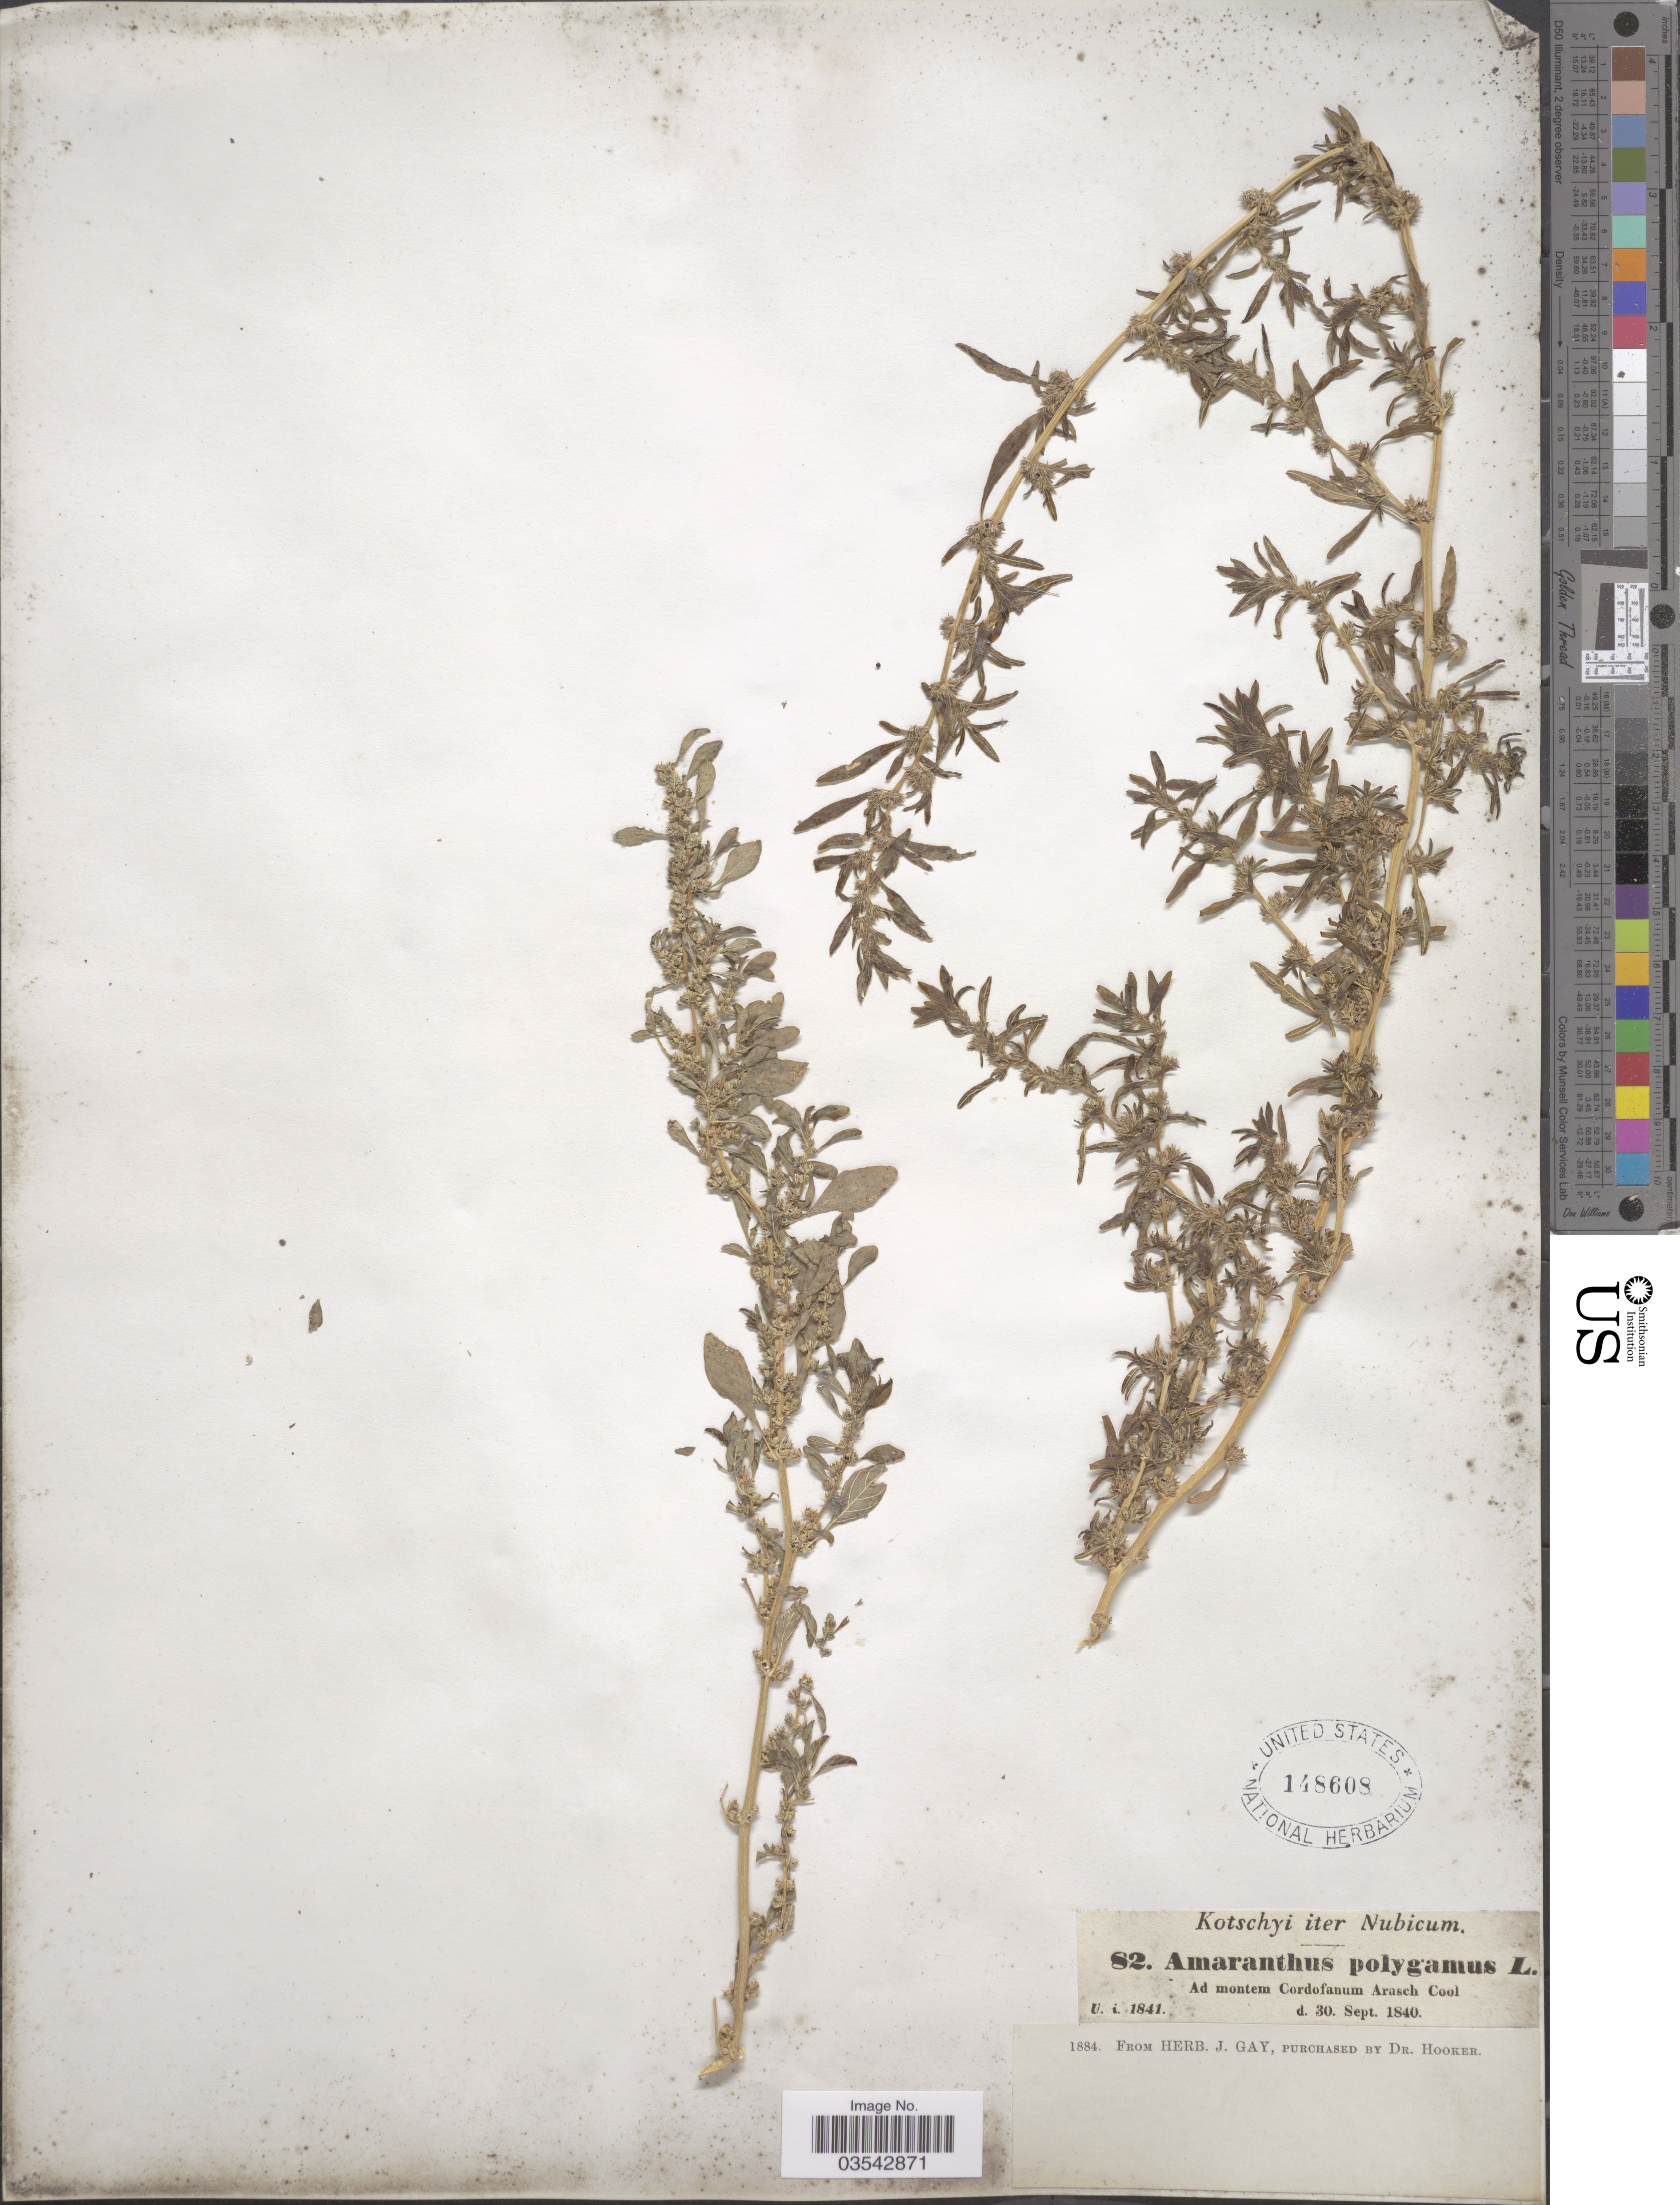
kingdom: Plantae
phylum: Tracheophyta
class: Magnoliopsida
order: Caryophyllales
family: Amaranthaceae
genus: Amaranthus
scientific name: Amaranthus polygamus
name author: L.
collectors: -. Kotschyi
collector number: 82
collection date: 1840-09-30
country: Sudan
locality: Iter Nubicum. Ad montem Cordofanum Arasch Cool.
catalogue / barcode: US 148608